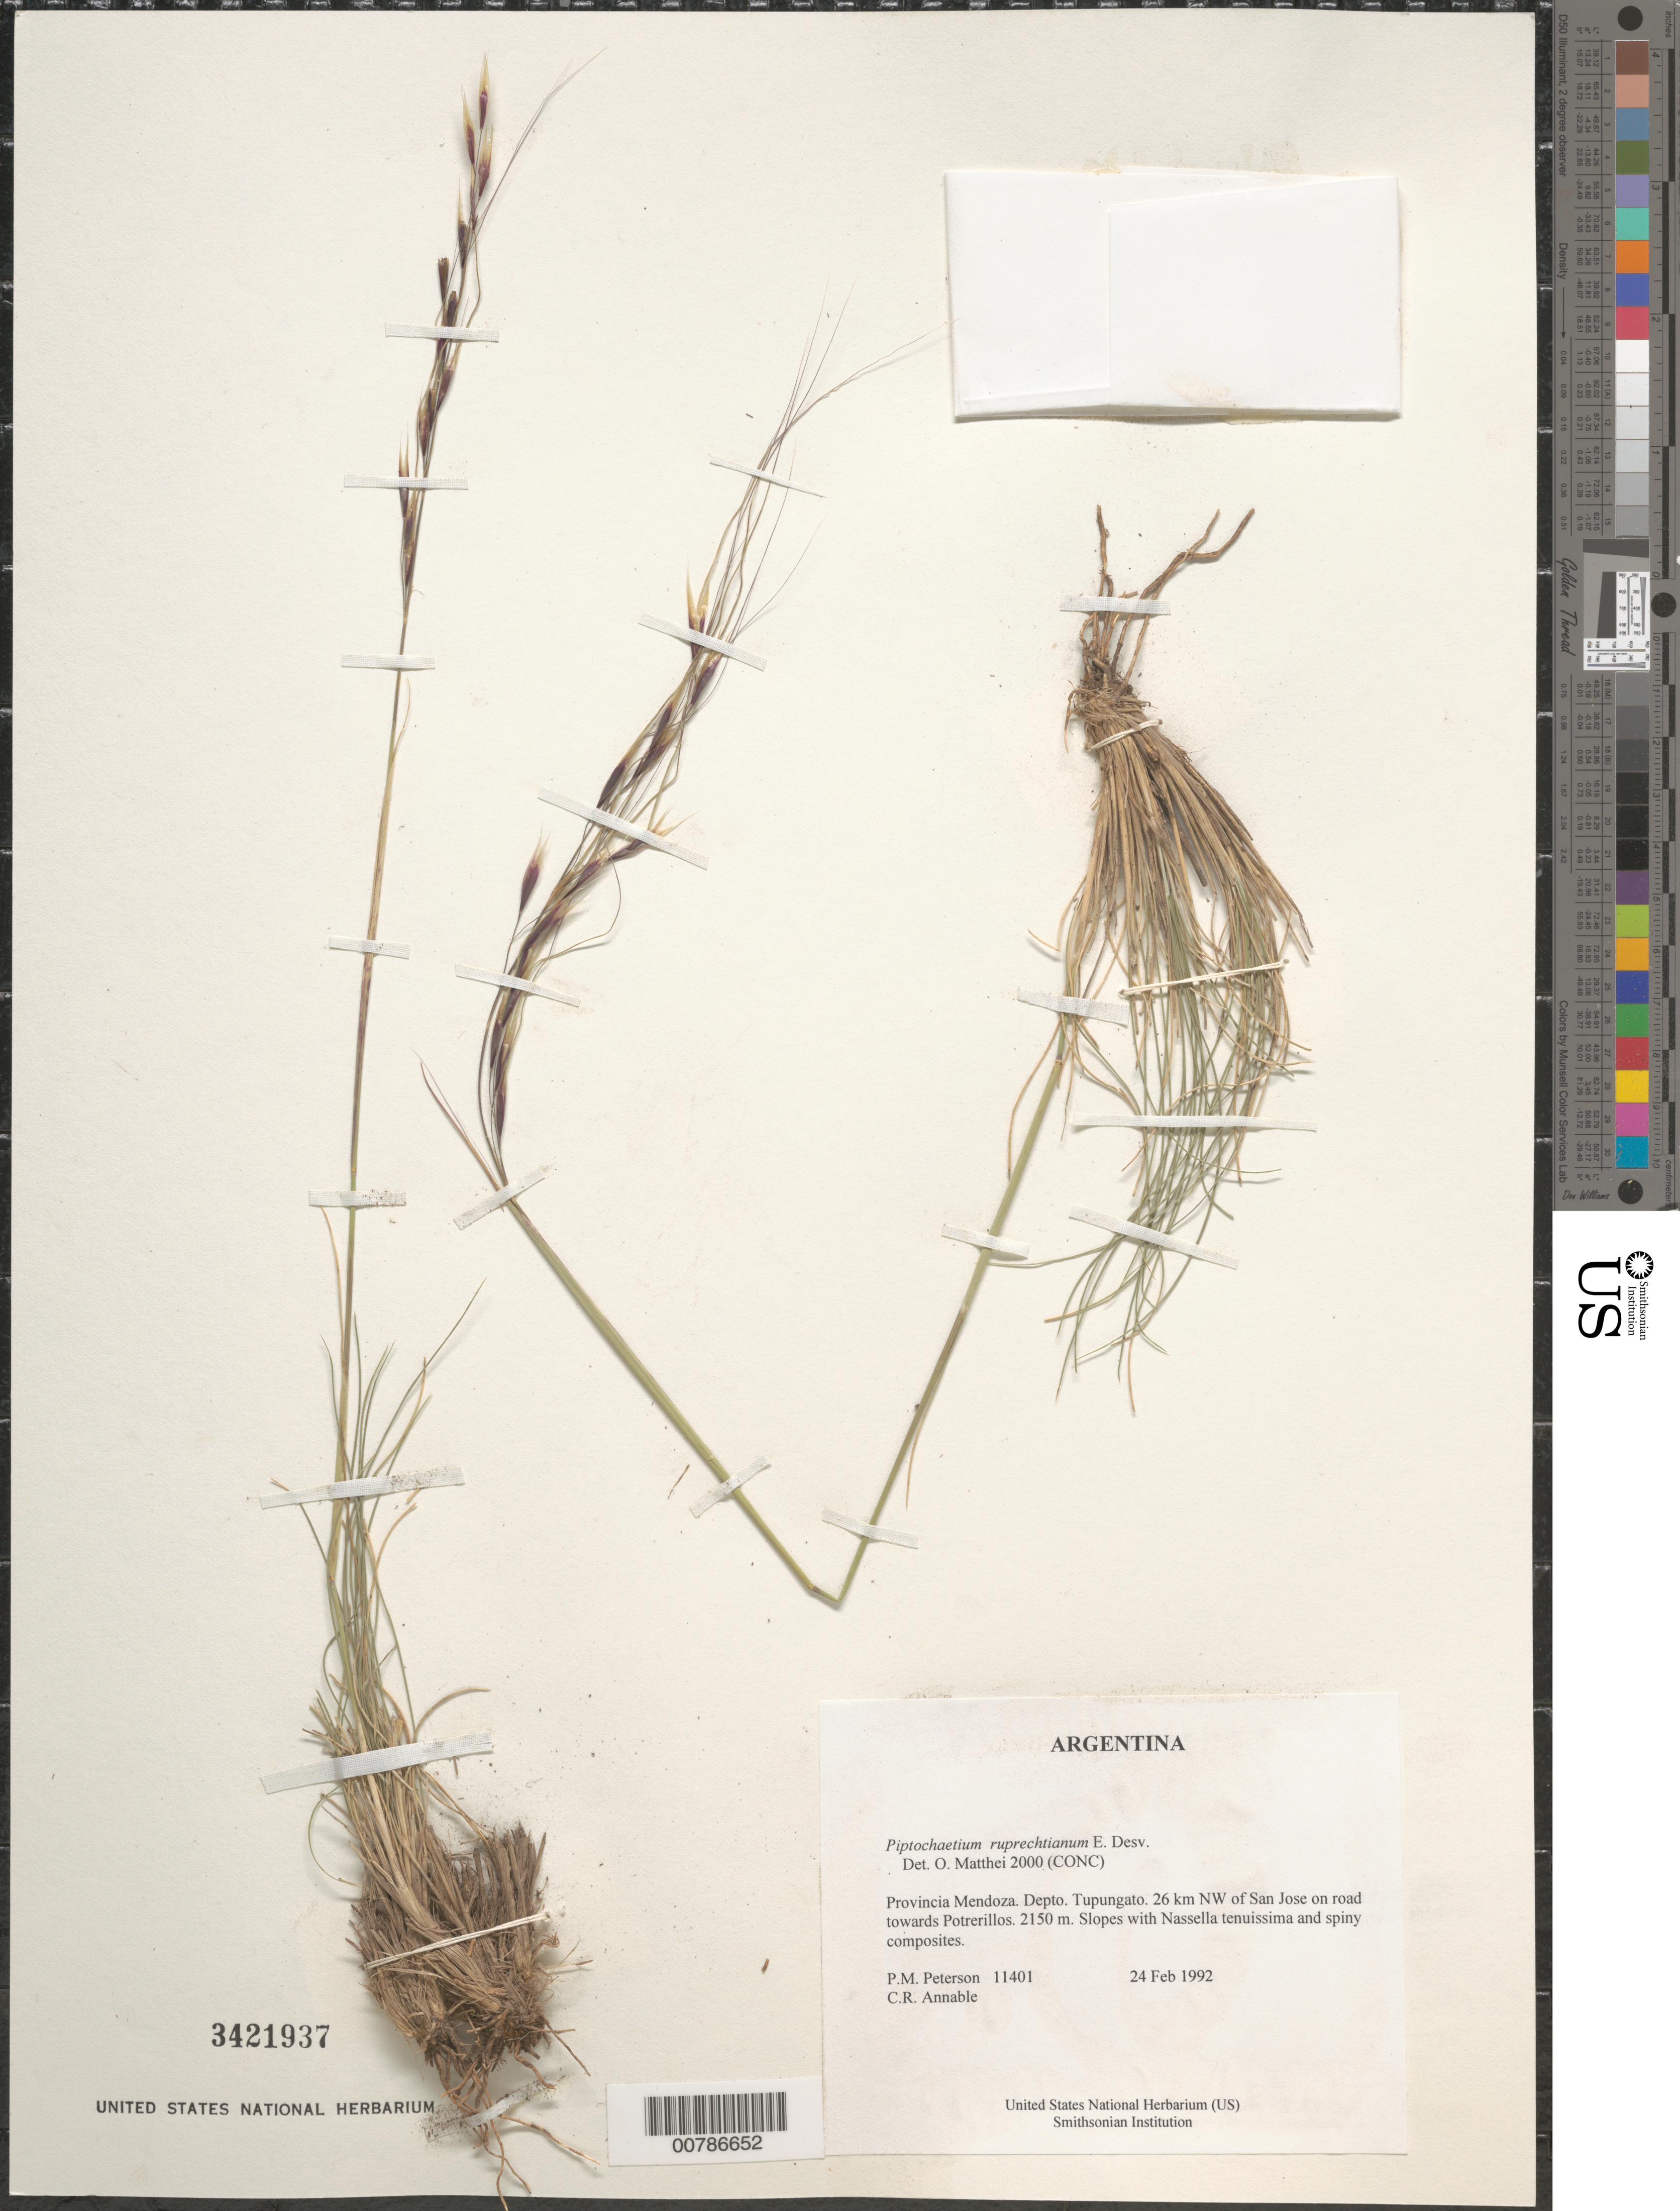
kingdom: Plantae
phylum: Tracheophyta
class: Liliopsida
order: Poales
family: Poaceae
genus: Piptochaetium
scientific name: Piptochaetium ruprechtianum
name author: É. Desv.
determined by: Matthei, O. R.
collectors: P. M. Peterson & C. R. Annable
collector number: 11401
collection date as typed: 24 Feb 1992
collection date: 1992-02-24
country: Argentina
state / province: Mendoza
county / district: Tupungato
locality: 26 km NW of San Jose on road towards Potrerillos.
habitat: Slopes with Nassella tenuissima and spiny composites.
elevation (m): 2150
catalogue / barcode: US 3421937